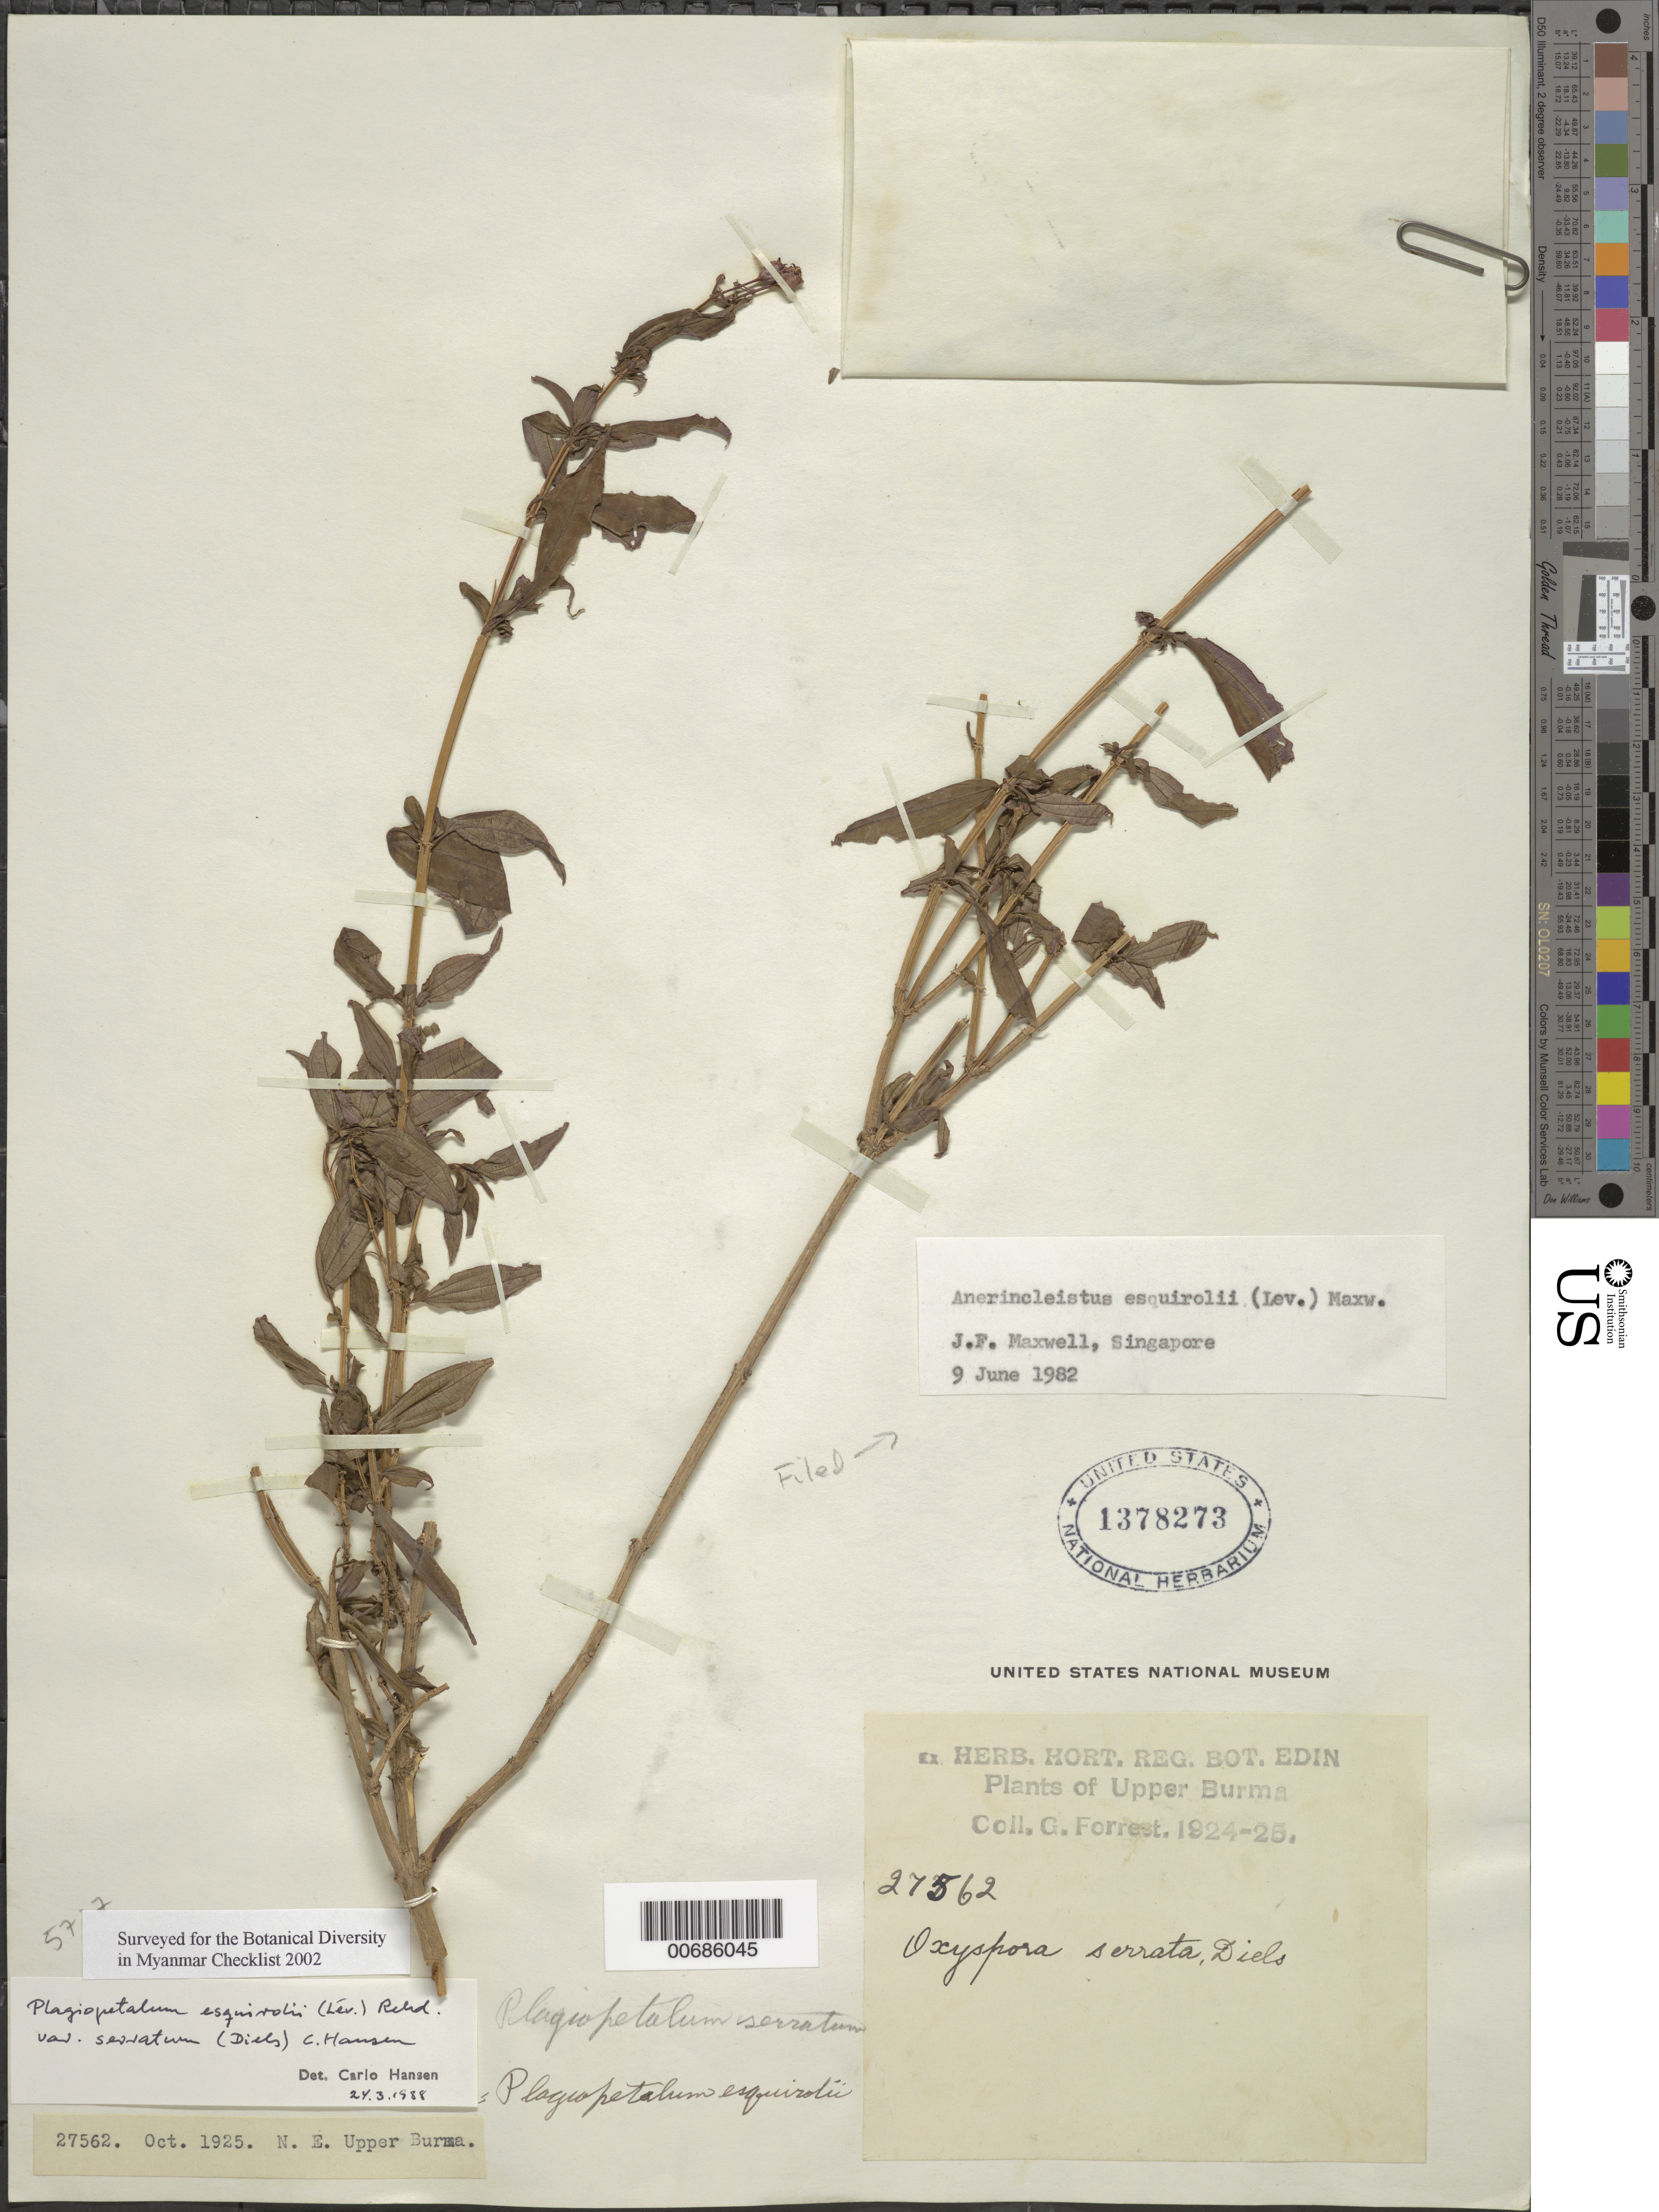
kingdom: Plantae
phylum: Tracheophyta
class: Magnoliopsida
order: Myrtales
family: Melastomataceae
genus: Plagiopetalum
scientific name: Plagiopetalum serratum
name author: (Diels) Diels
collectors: G. Forrest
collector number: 27562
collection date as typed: Oct 1925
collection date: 1925-10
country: Myanmar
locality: N.E. Upper Burma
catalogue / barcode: US 1378273